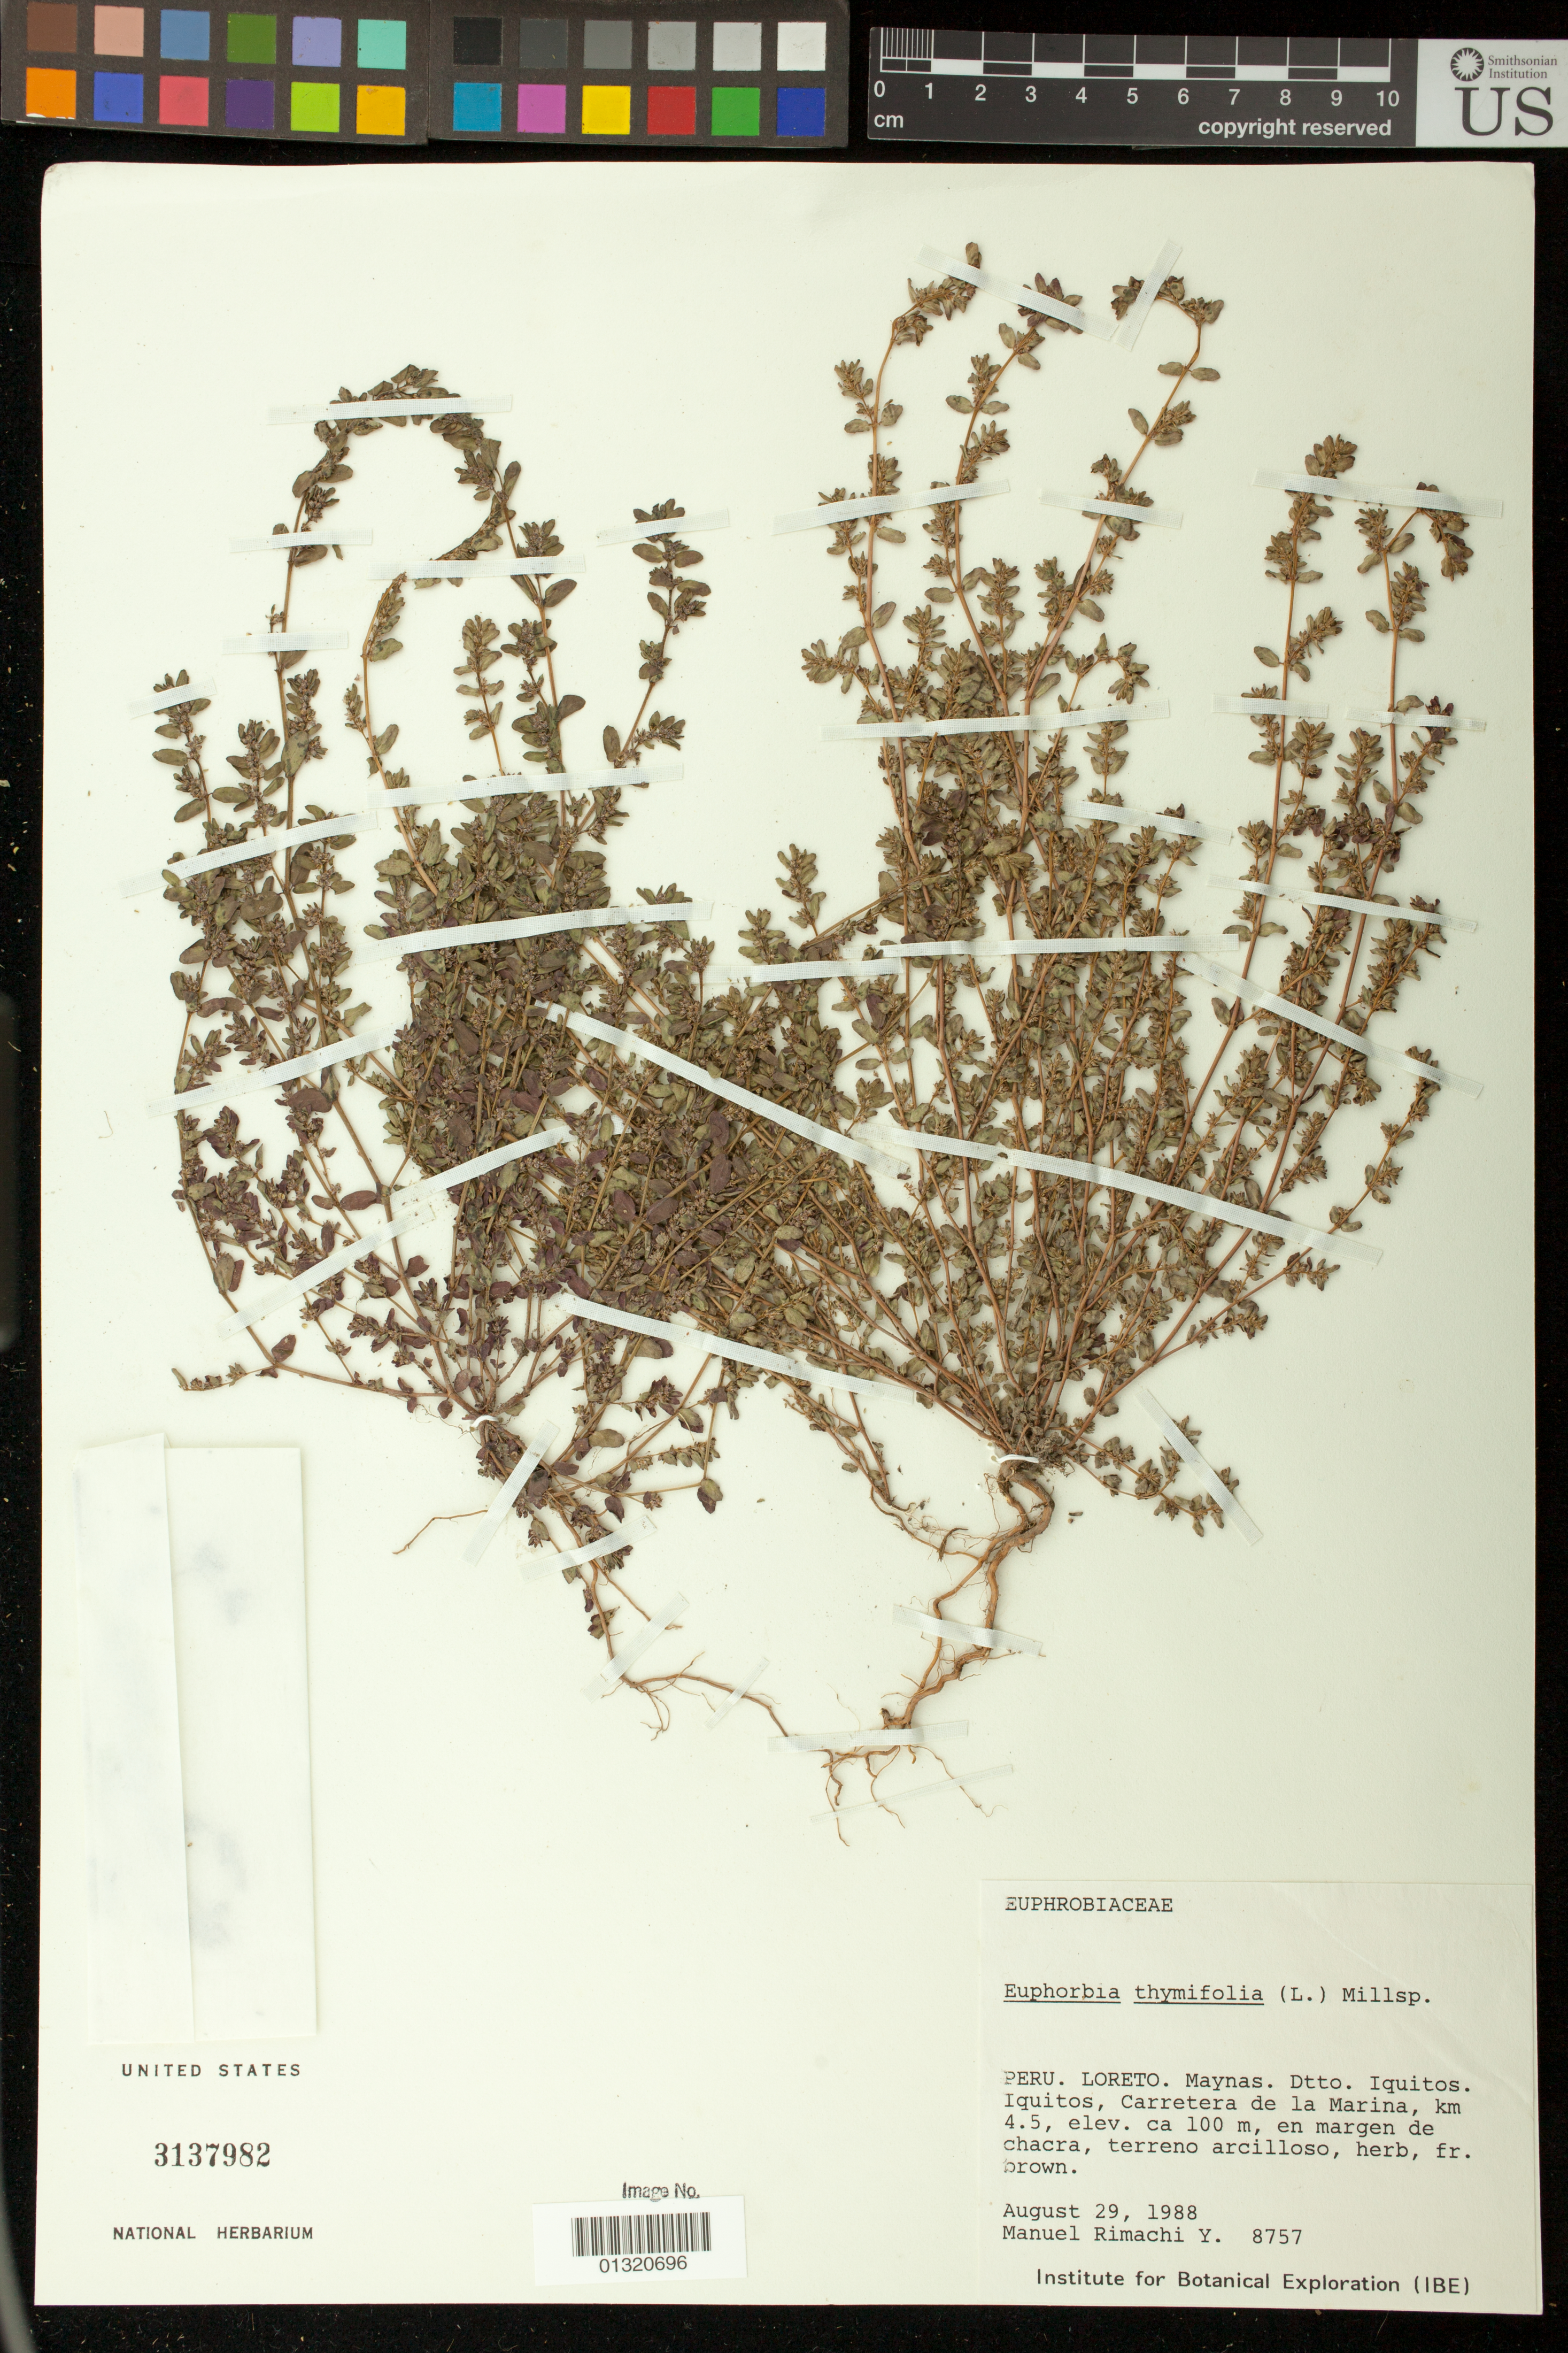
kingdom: Plantae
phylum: Tracheophyta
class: Magnoliopsida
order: Malpighiales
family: Euphorbiaceae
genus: Euphorbia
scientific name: Euphorbia thymifolia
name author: L.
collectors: M. Rimachi Y.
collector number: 8757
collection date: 1988-08-29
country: Peru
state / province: Loreto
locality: Maynas. Dtto. Iquitos. Iquitos, Carretara de la Marina, km 4.5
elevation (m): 100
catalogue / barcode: US 3137982